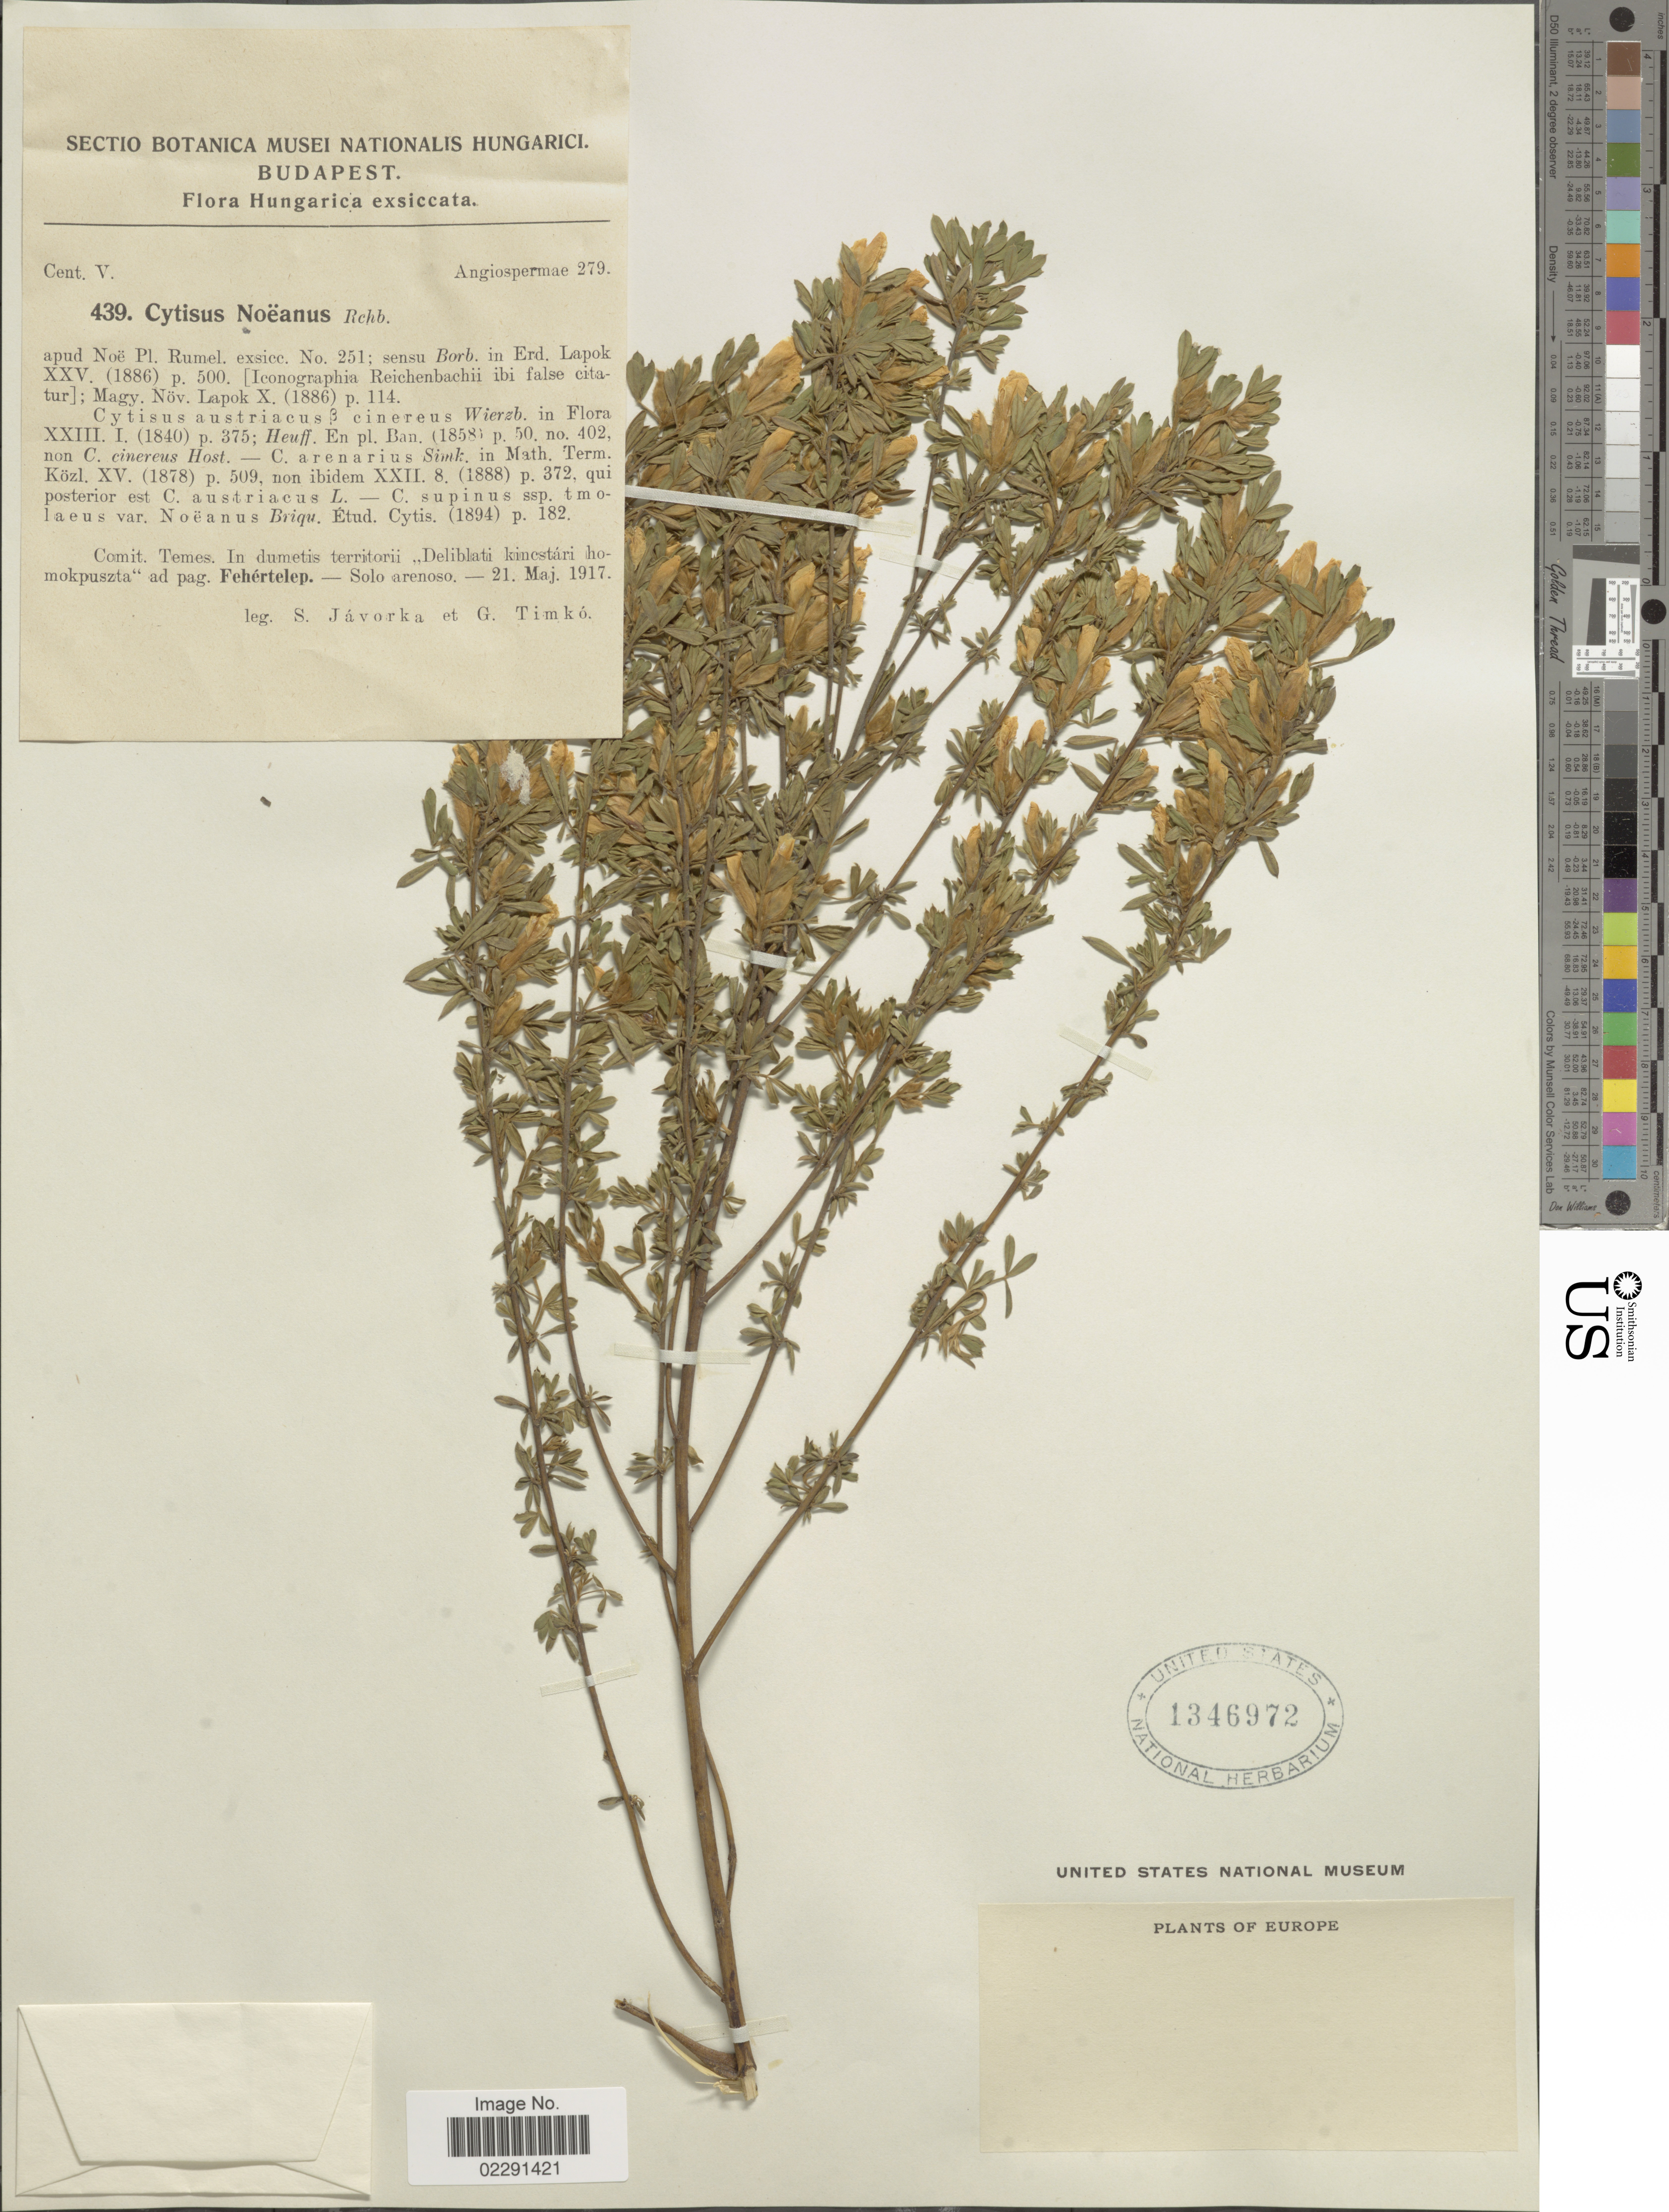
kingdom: Plantae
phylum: Tracheophyta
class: Magnoliopsida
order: Fabales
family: Fabaceae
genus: Cytisus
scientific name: Cytisus austriacus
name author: L.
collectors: S. Javorka & G. Timko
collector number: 439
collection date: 1917-05-21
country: Hungary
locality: Hungarica exsiccata, Comit. Temes. In dumetis territorii "Deliblati kincstari homokpuszta"ad pag. Fehertelep-solo arenoso.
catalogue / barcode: US 1346972